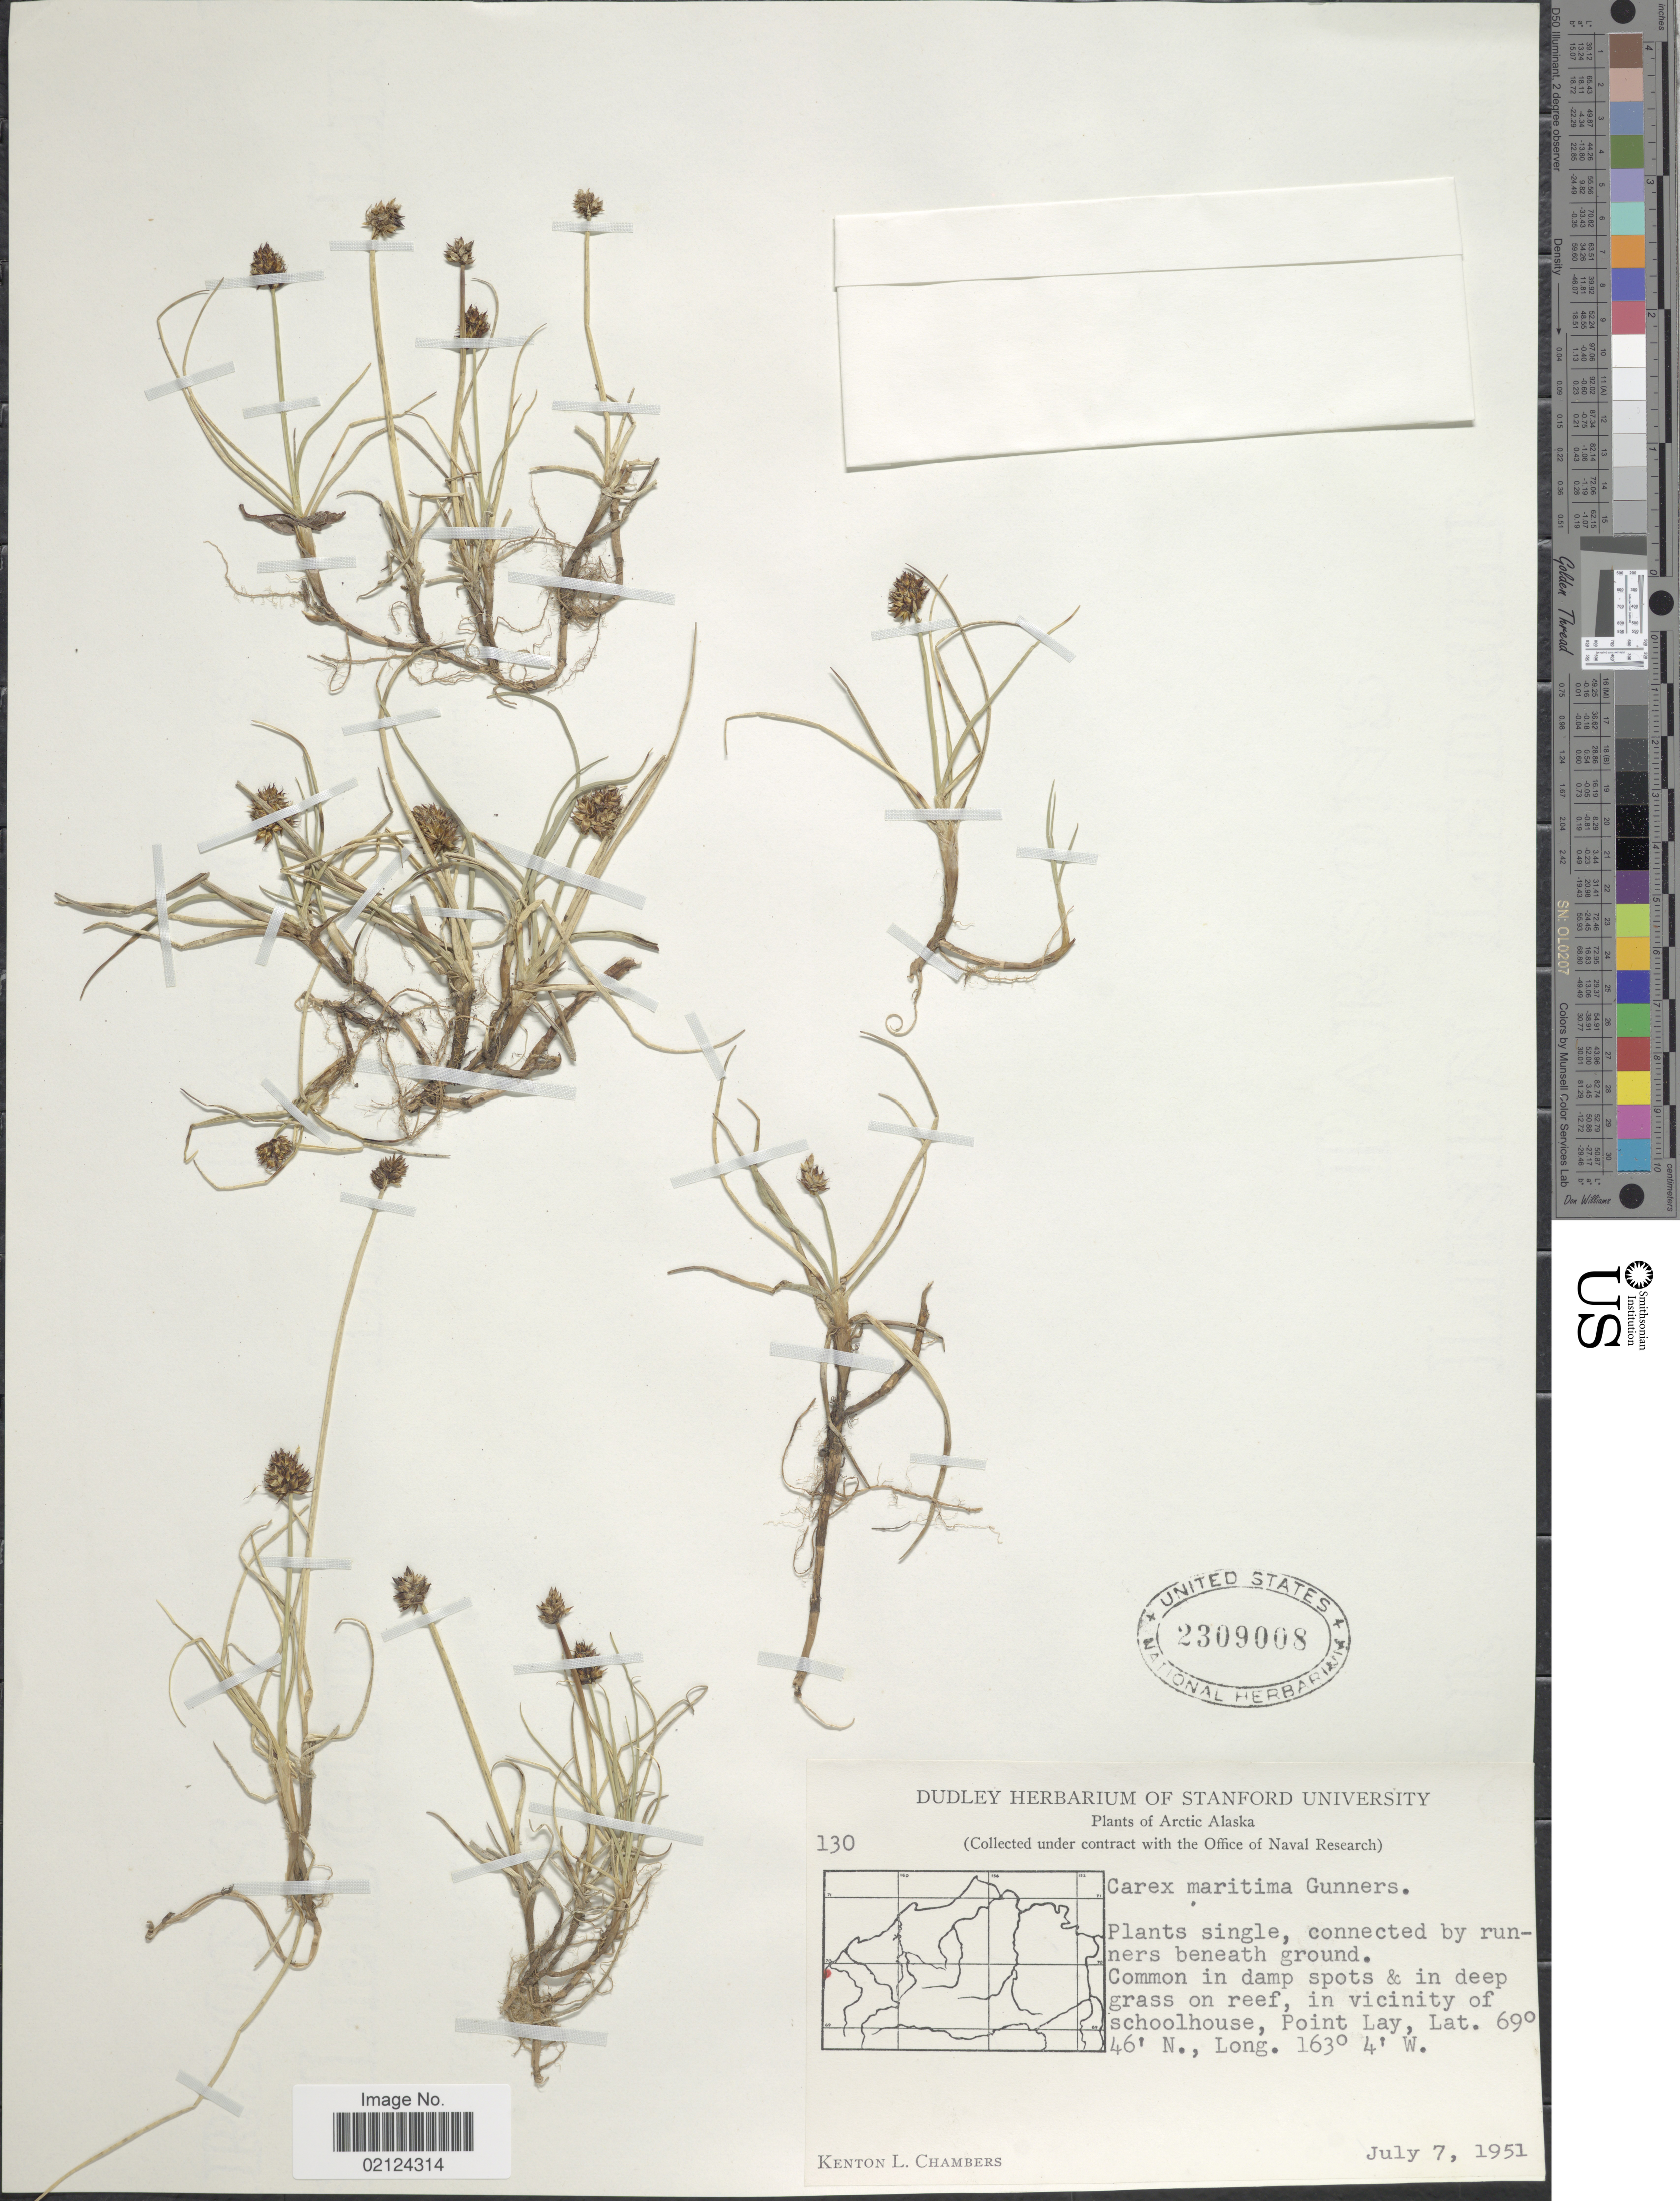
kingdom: Plantae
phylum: Tracheophyta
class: Liliopsida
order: Poales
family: Cyperaceae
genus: Carex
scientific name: Carex maritima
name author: Gunnerus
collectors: K. L. Chambers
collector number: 130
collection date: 1951-07-07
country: United States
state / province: Alaska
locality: Arctic Alaska, in vicinity of schoolhouse, Point Lay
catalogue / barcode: US 2309008